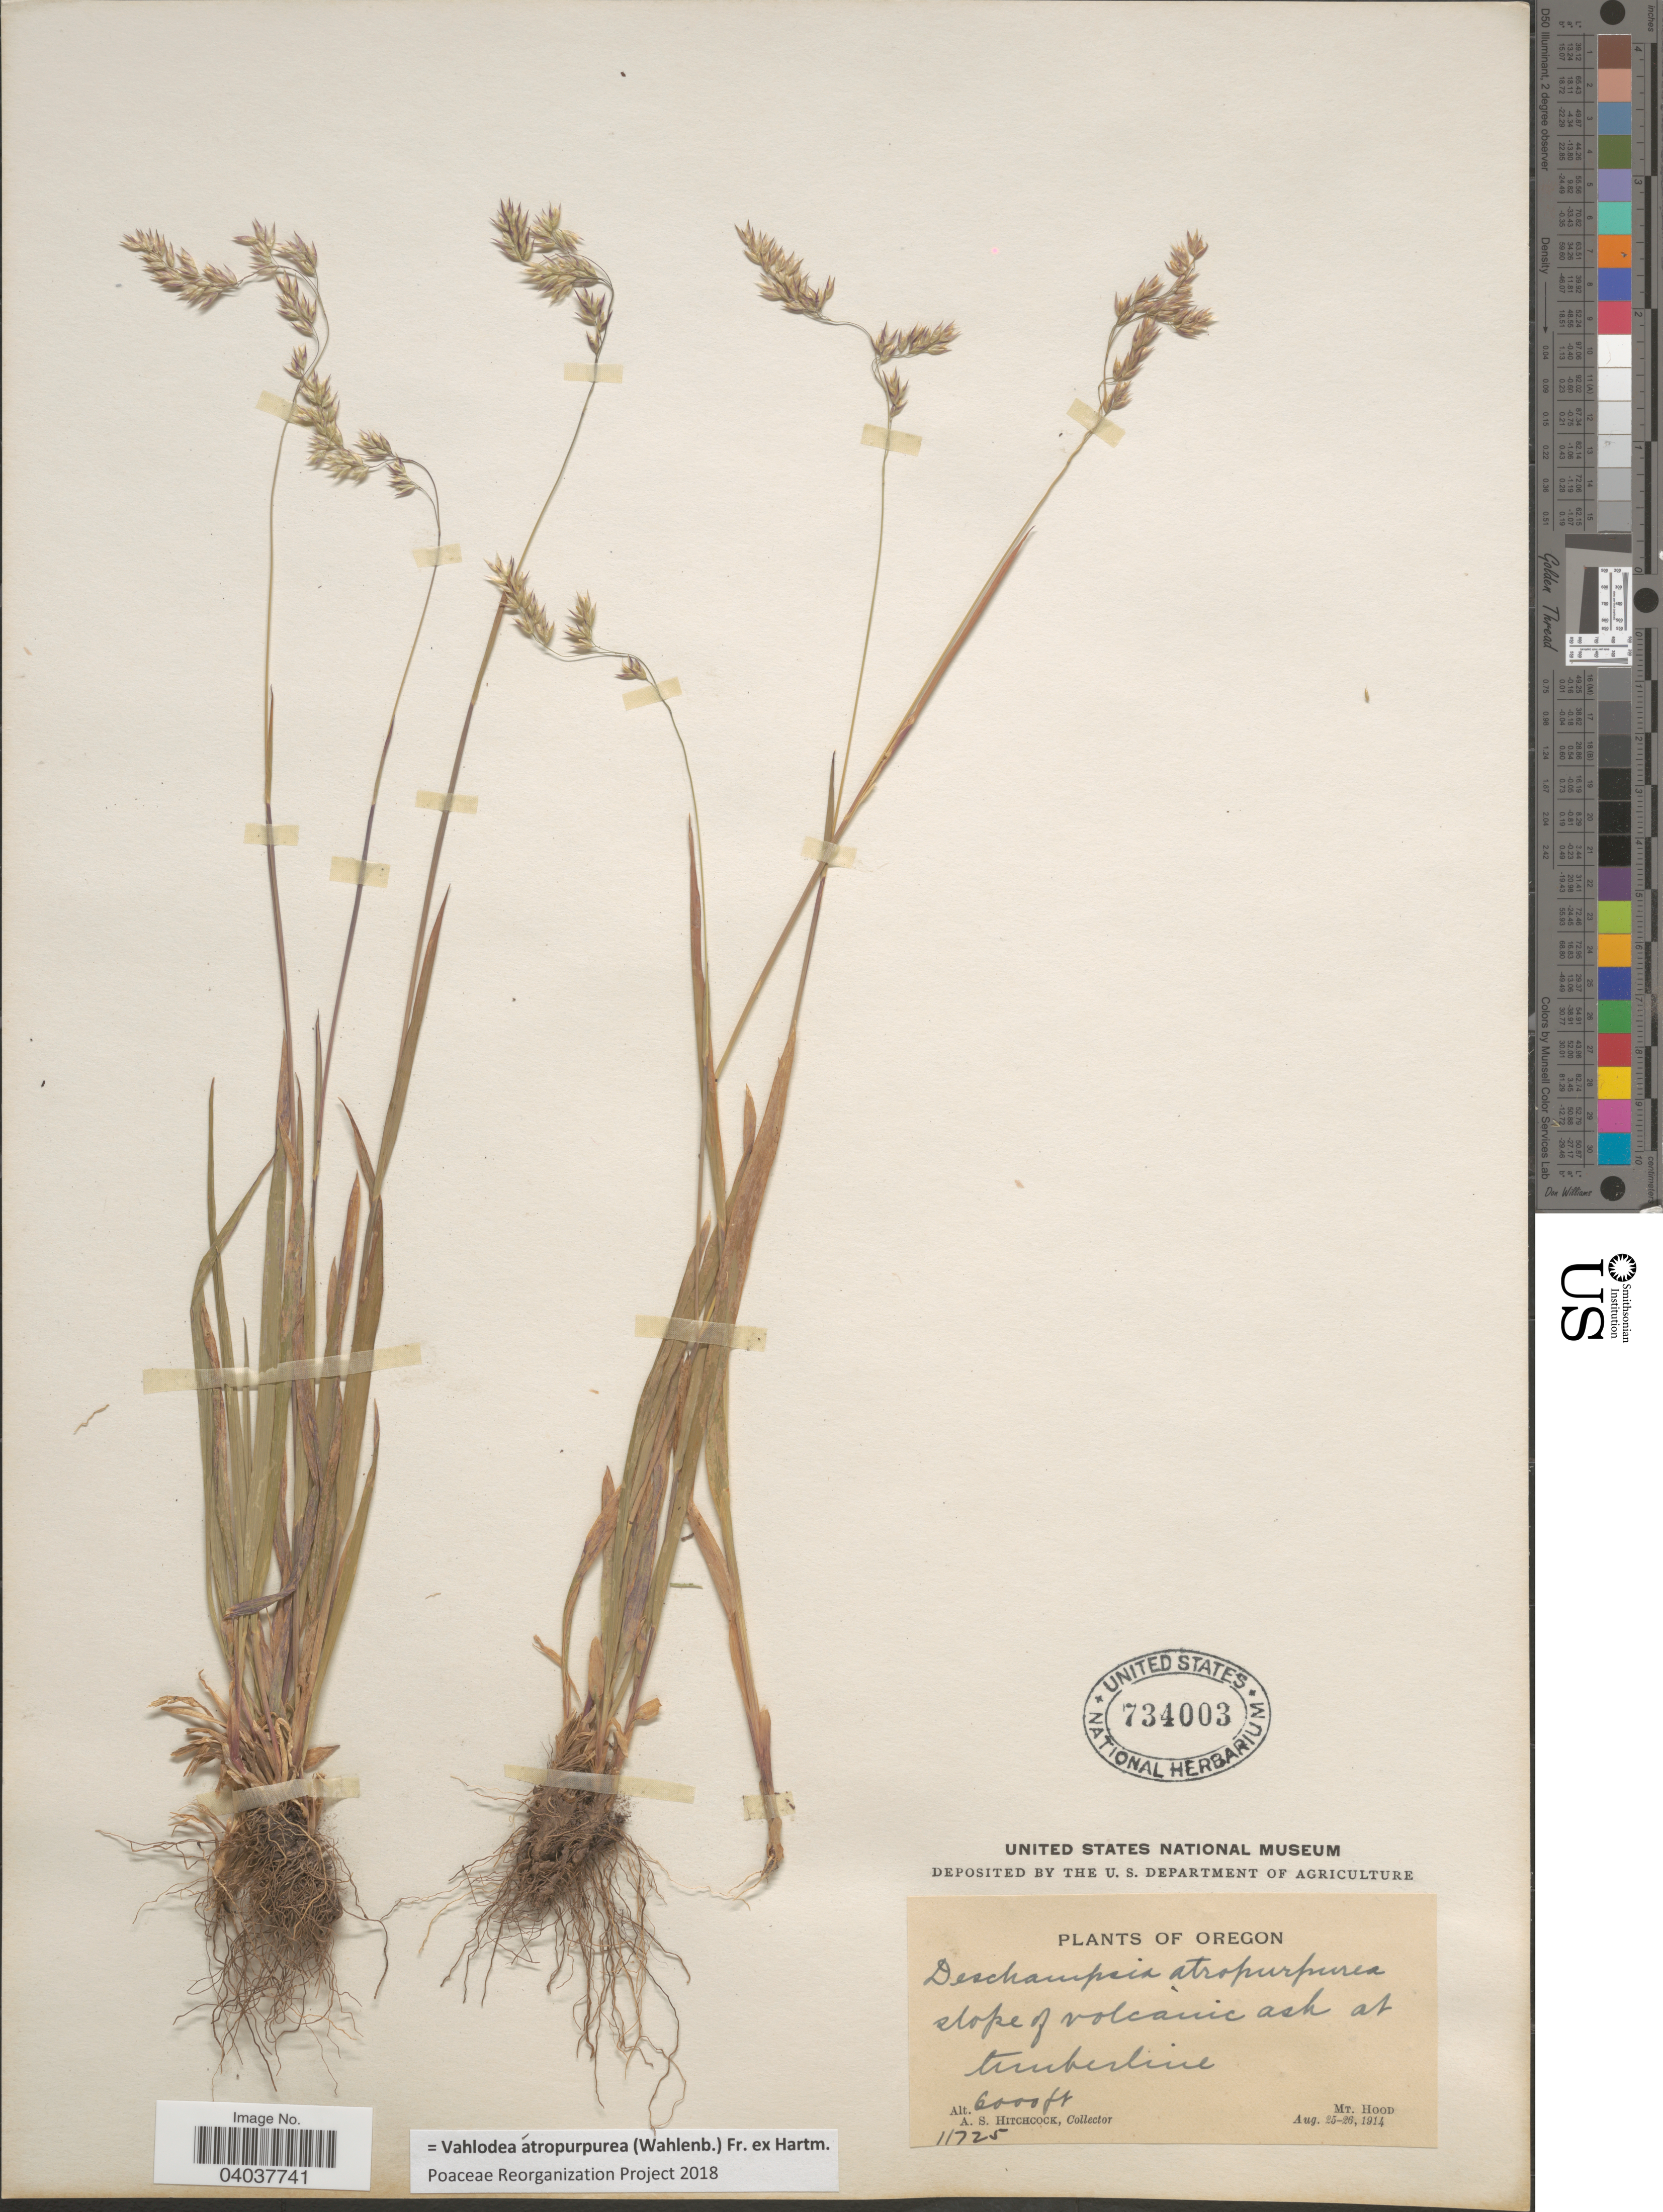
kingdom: Plantae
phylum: Tracheophyta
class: Liliopsida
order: Poales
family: Poaceae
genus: Vahlodea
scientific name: Vahlodea atropurpurea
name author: (Wahlenb.) Fr. ex Hartm.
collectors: A. S. Hitchcock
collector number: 11725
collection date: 1914-08-25/1914-08-26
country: United States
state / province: Oregon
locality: At timberline. Mt. Hood.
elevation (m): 1829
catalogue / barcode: US 734003